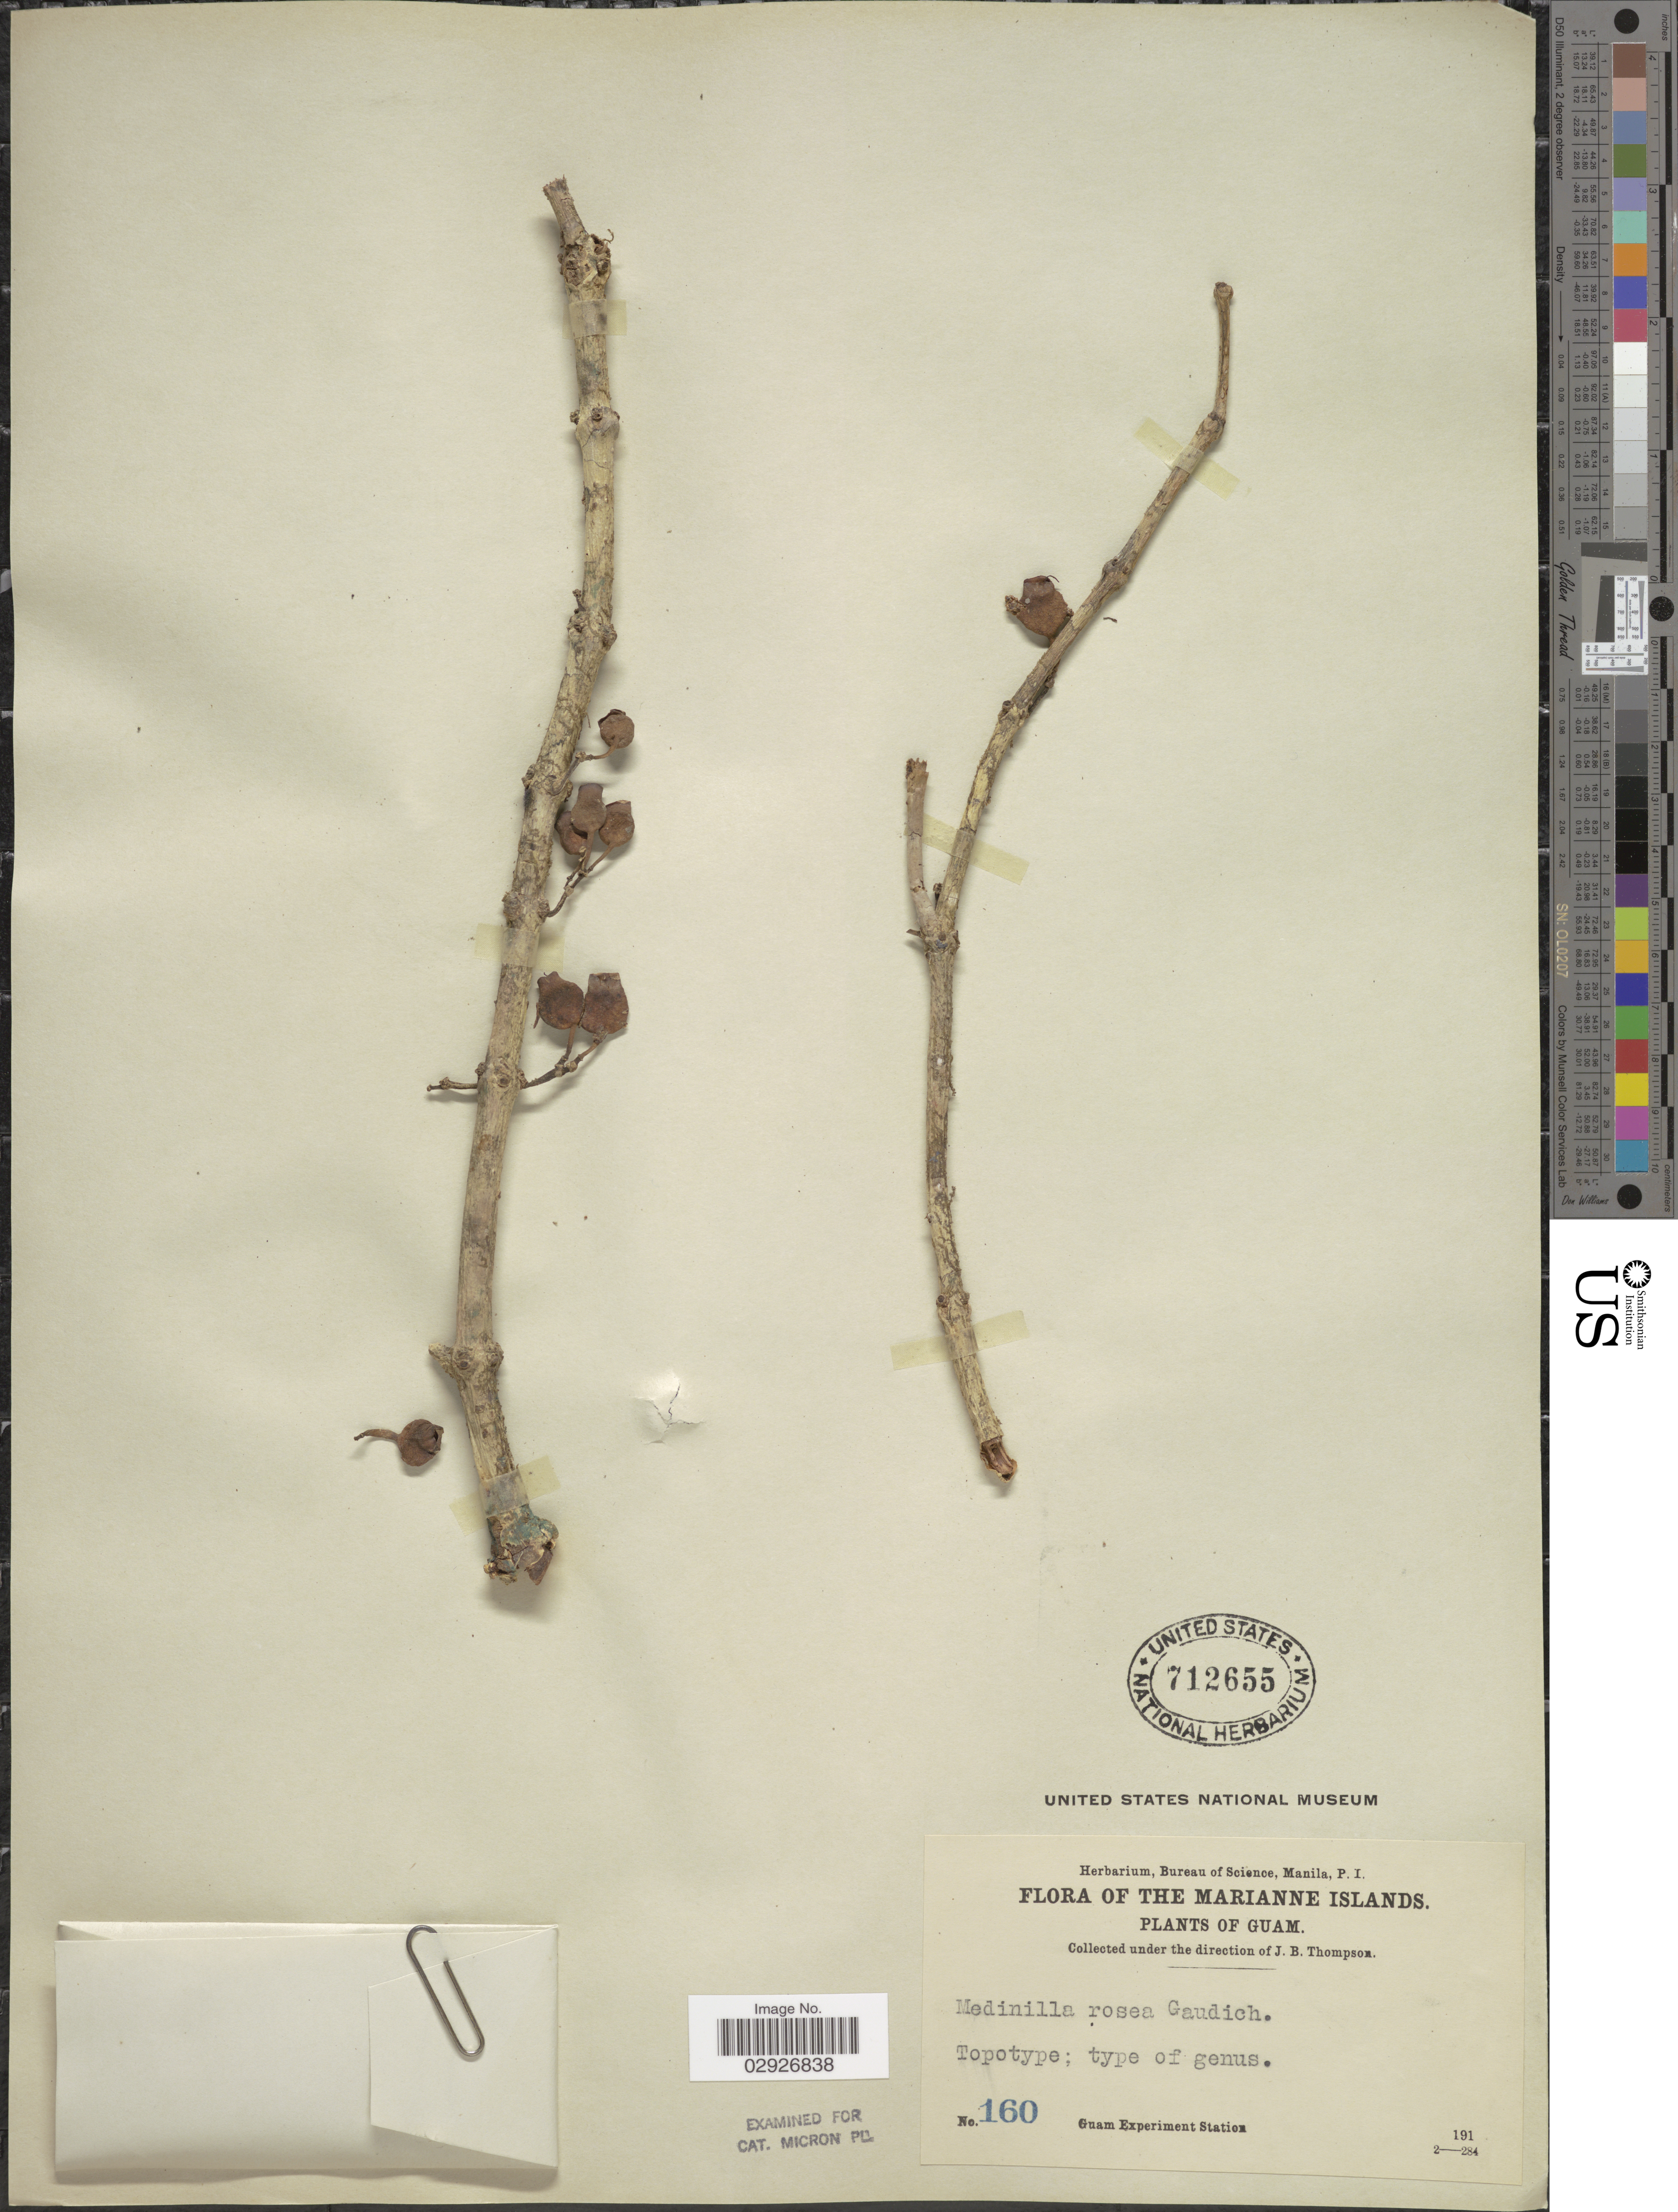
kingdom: Plantae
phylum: Tracheophyta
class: Magnoliopsida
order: Myrtales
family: Melastomataceae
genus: Medinilla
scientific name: Medinilla medinilliana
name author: (Gaudich.) Fosberg & Sachet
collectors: Guam Exp. Sta.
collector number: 160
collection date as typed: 191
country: Guam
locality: Marianne Islands.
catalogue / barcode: US 712655